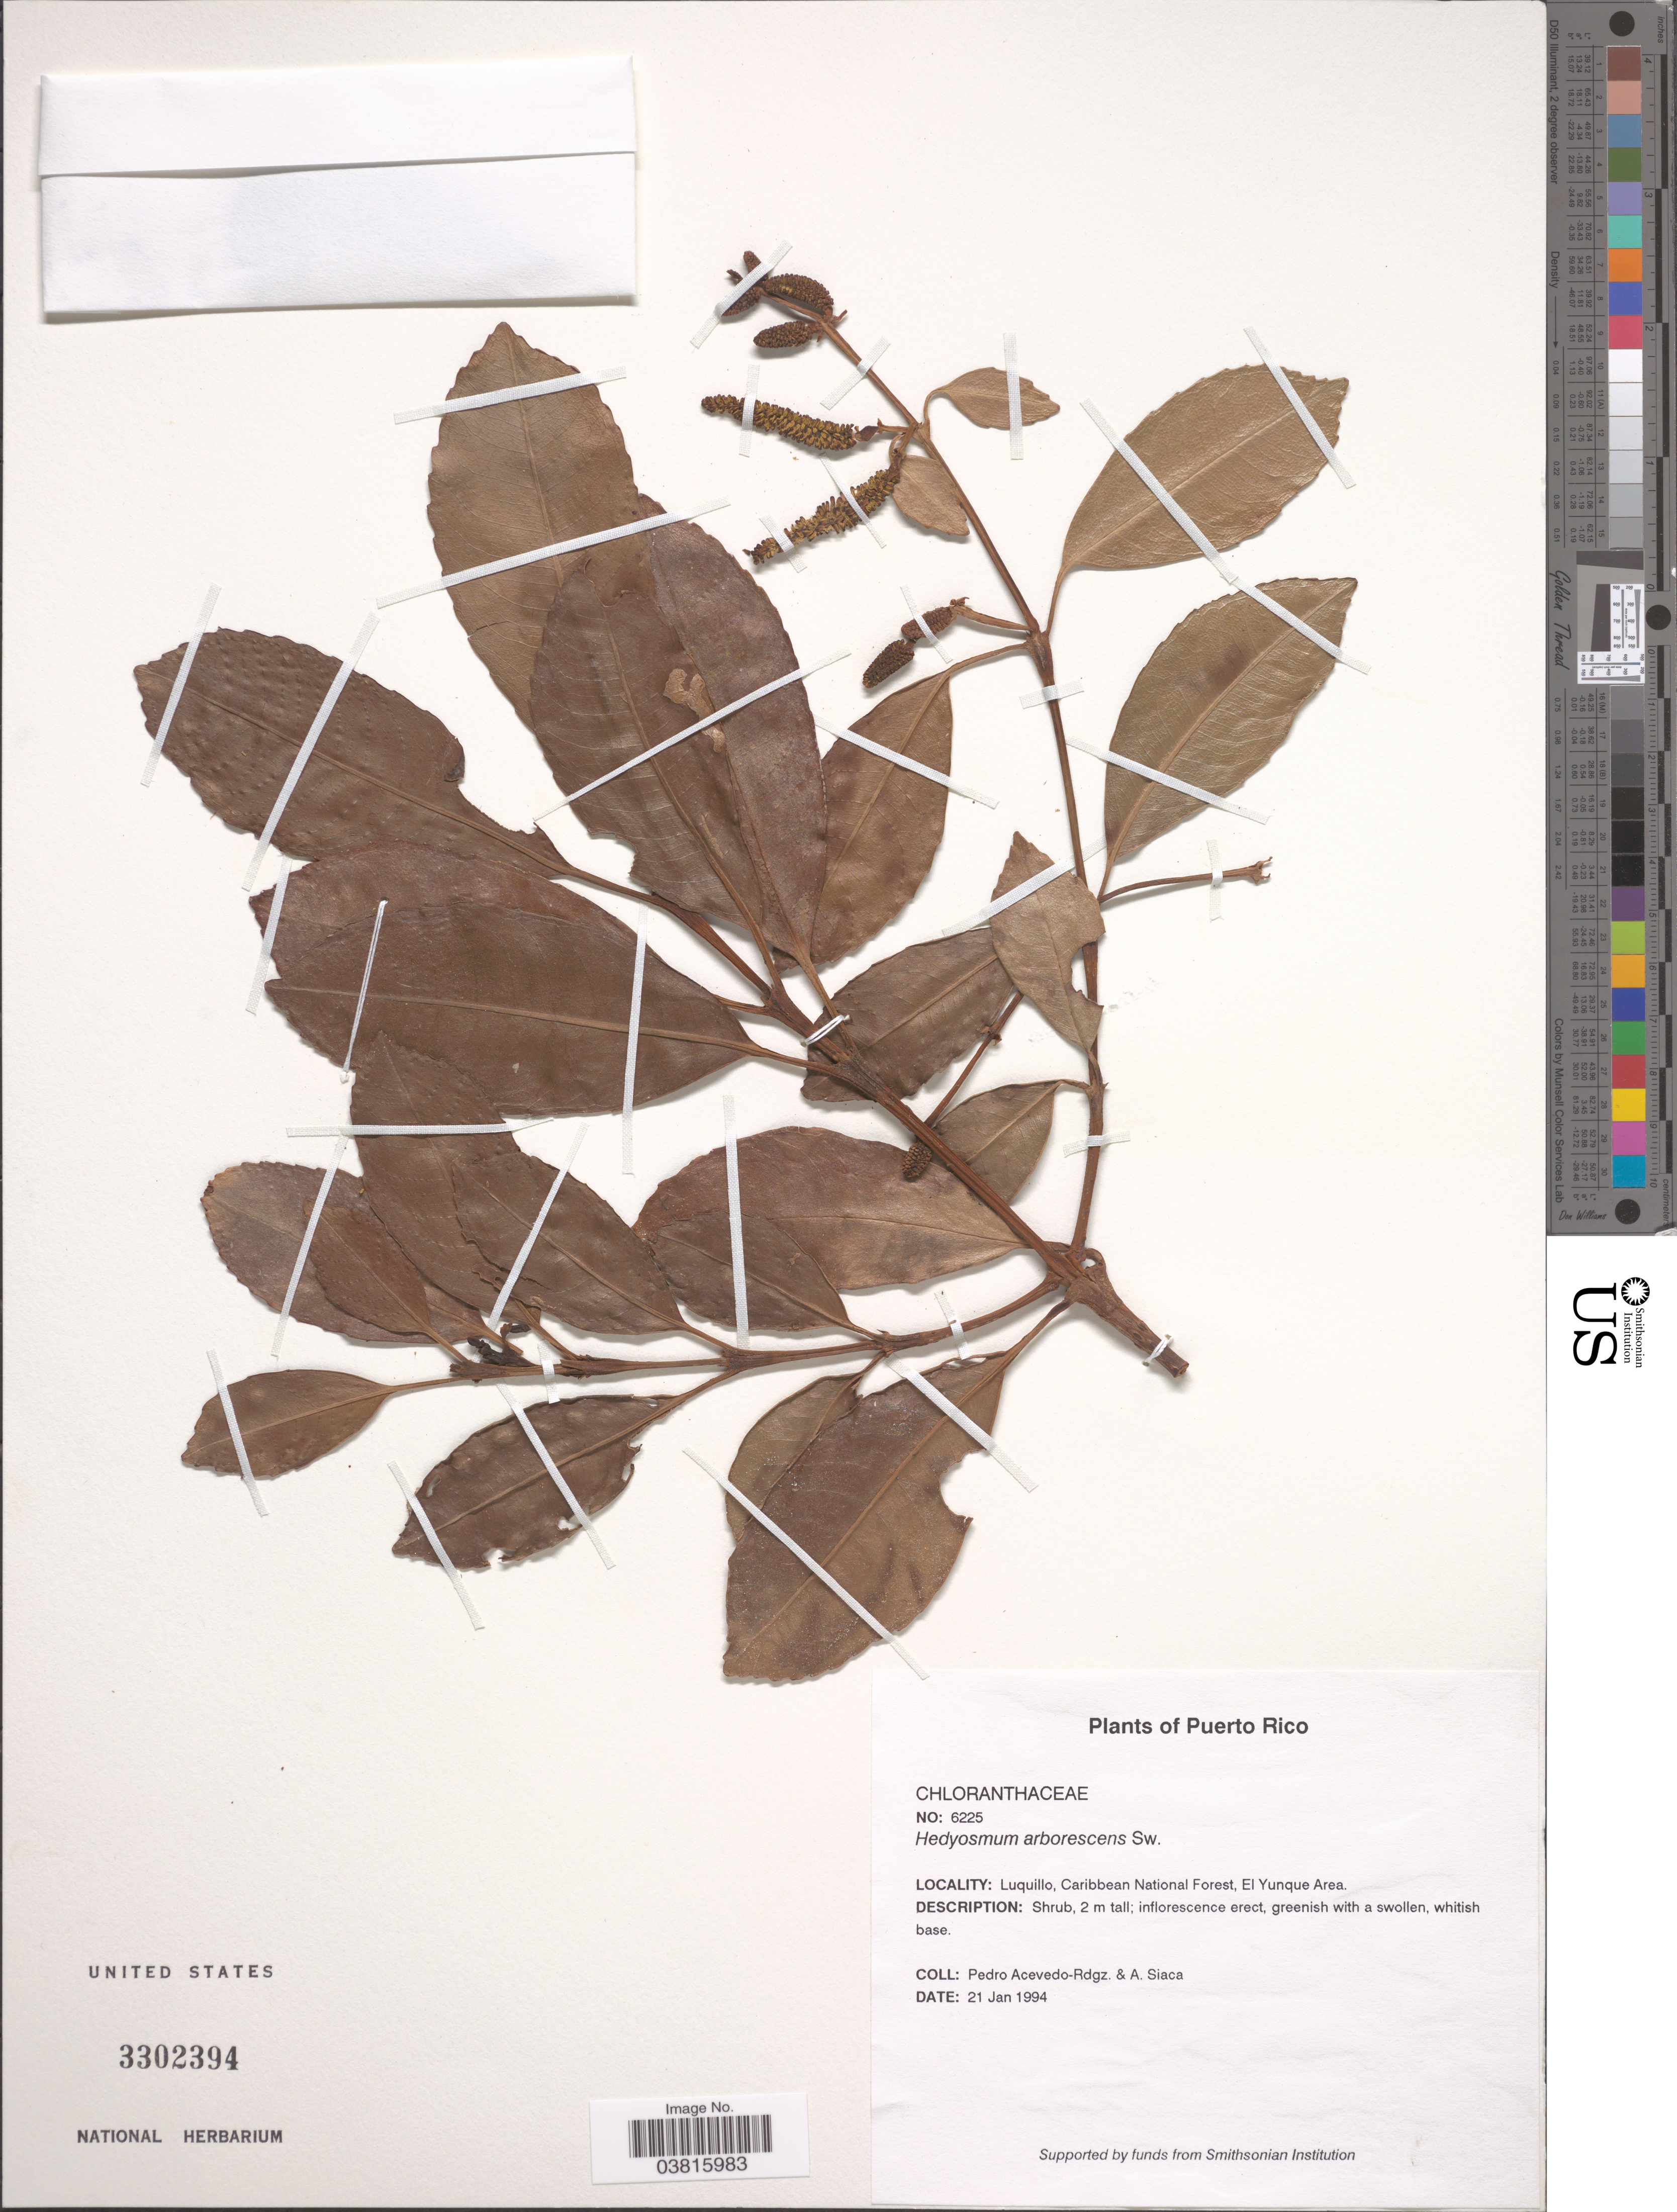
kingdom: Plantae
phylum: Tracheophyta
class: Magnoliopsida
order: Chloranthales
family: Chloranthaceae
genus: Hedyosmum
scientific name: Hedyosmum arborescens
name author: Sw.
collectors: P. Acevedo-Rodr. & A. Siaca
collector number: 6225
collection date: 1994-01-21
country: Puerto Rico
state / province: Luquillo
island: Puerto Rico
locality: Caribbean National Forest, El Yunque Area.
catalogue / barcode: US 3302394